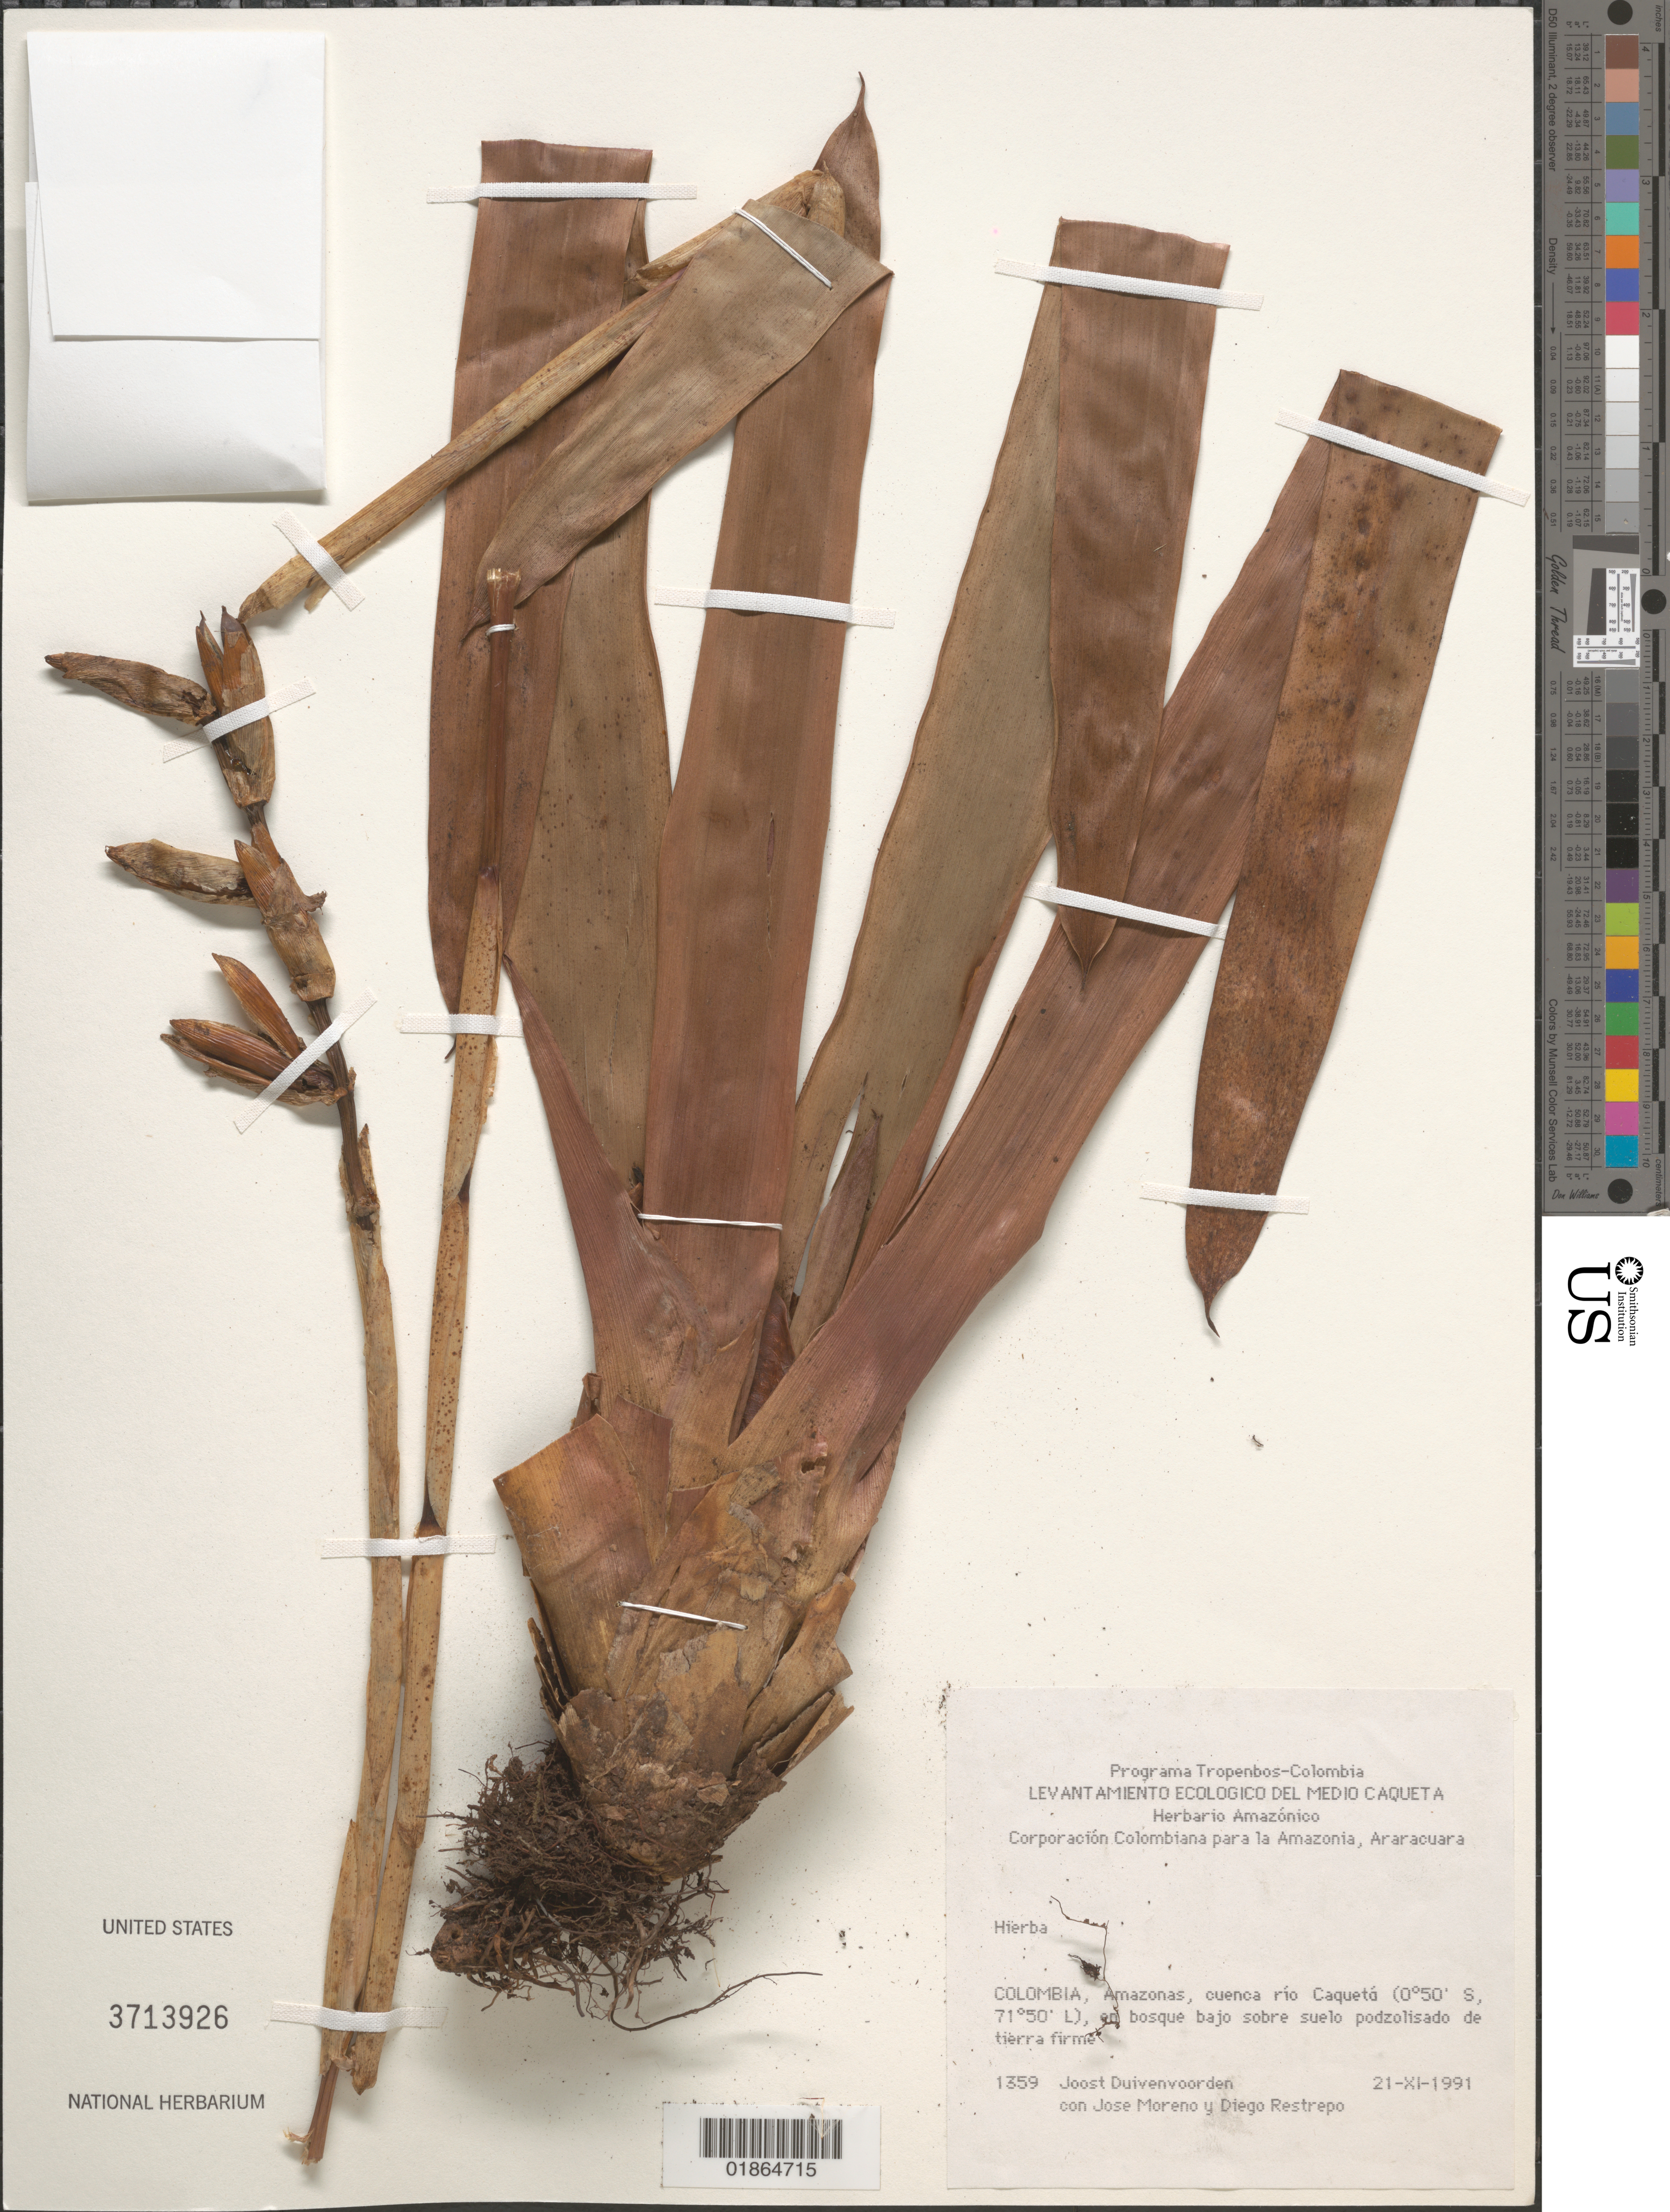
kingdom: Plantae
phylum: Tracheophyta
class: Liliopsida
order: Poales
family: Bromeliaceae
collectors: J. Duivenvoorden, J. Moreno & D. Restrepo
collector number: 1359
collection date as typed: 21-XI-1991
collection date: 1991-11-21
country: Colombia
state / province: Amazonas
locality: Cuenca rio Caqueta.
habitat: En bosque bajo sobre suelo podzolisado de tierra firme.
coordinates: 0 50 S, 71 50 L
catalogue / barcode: US 3713926